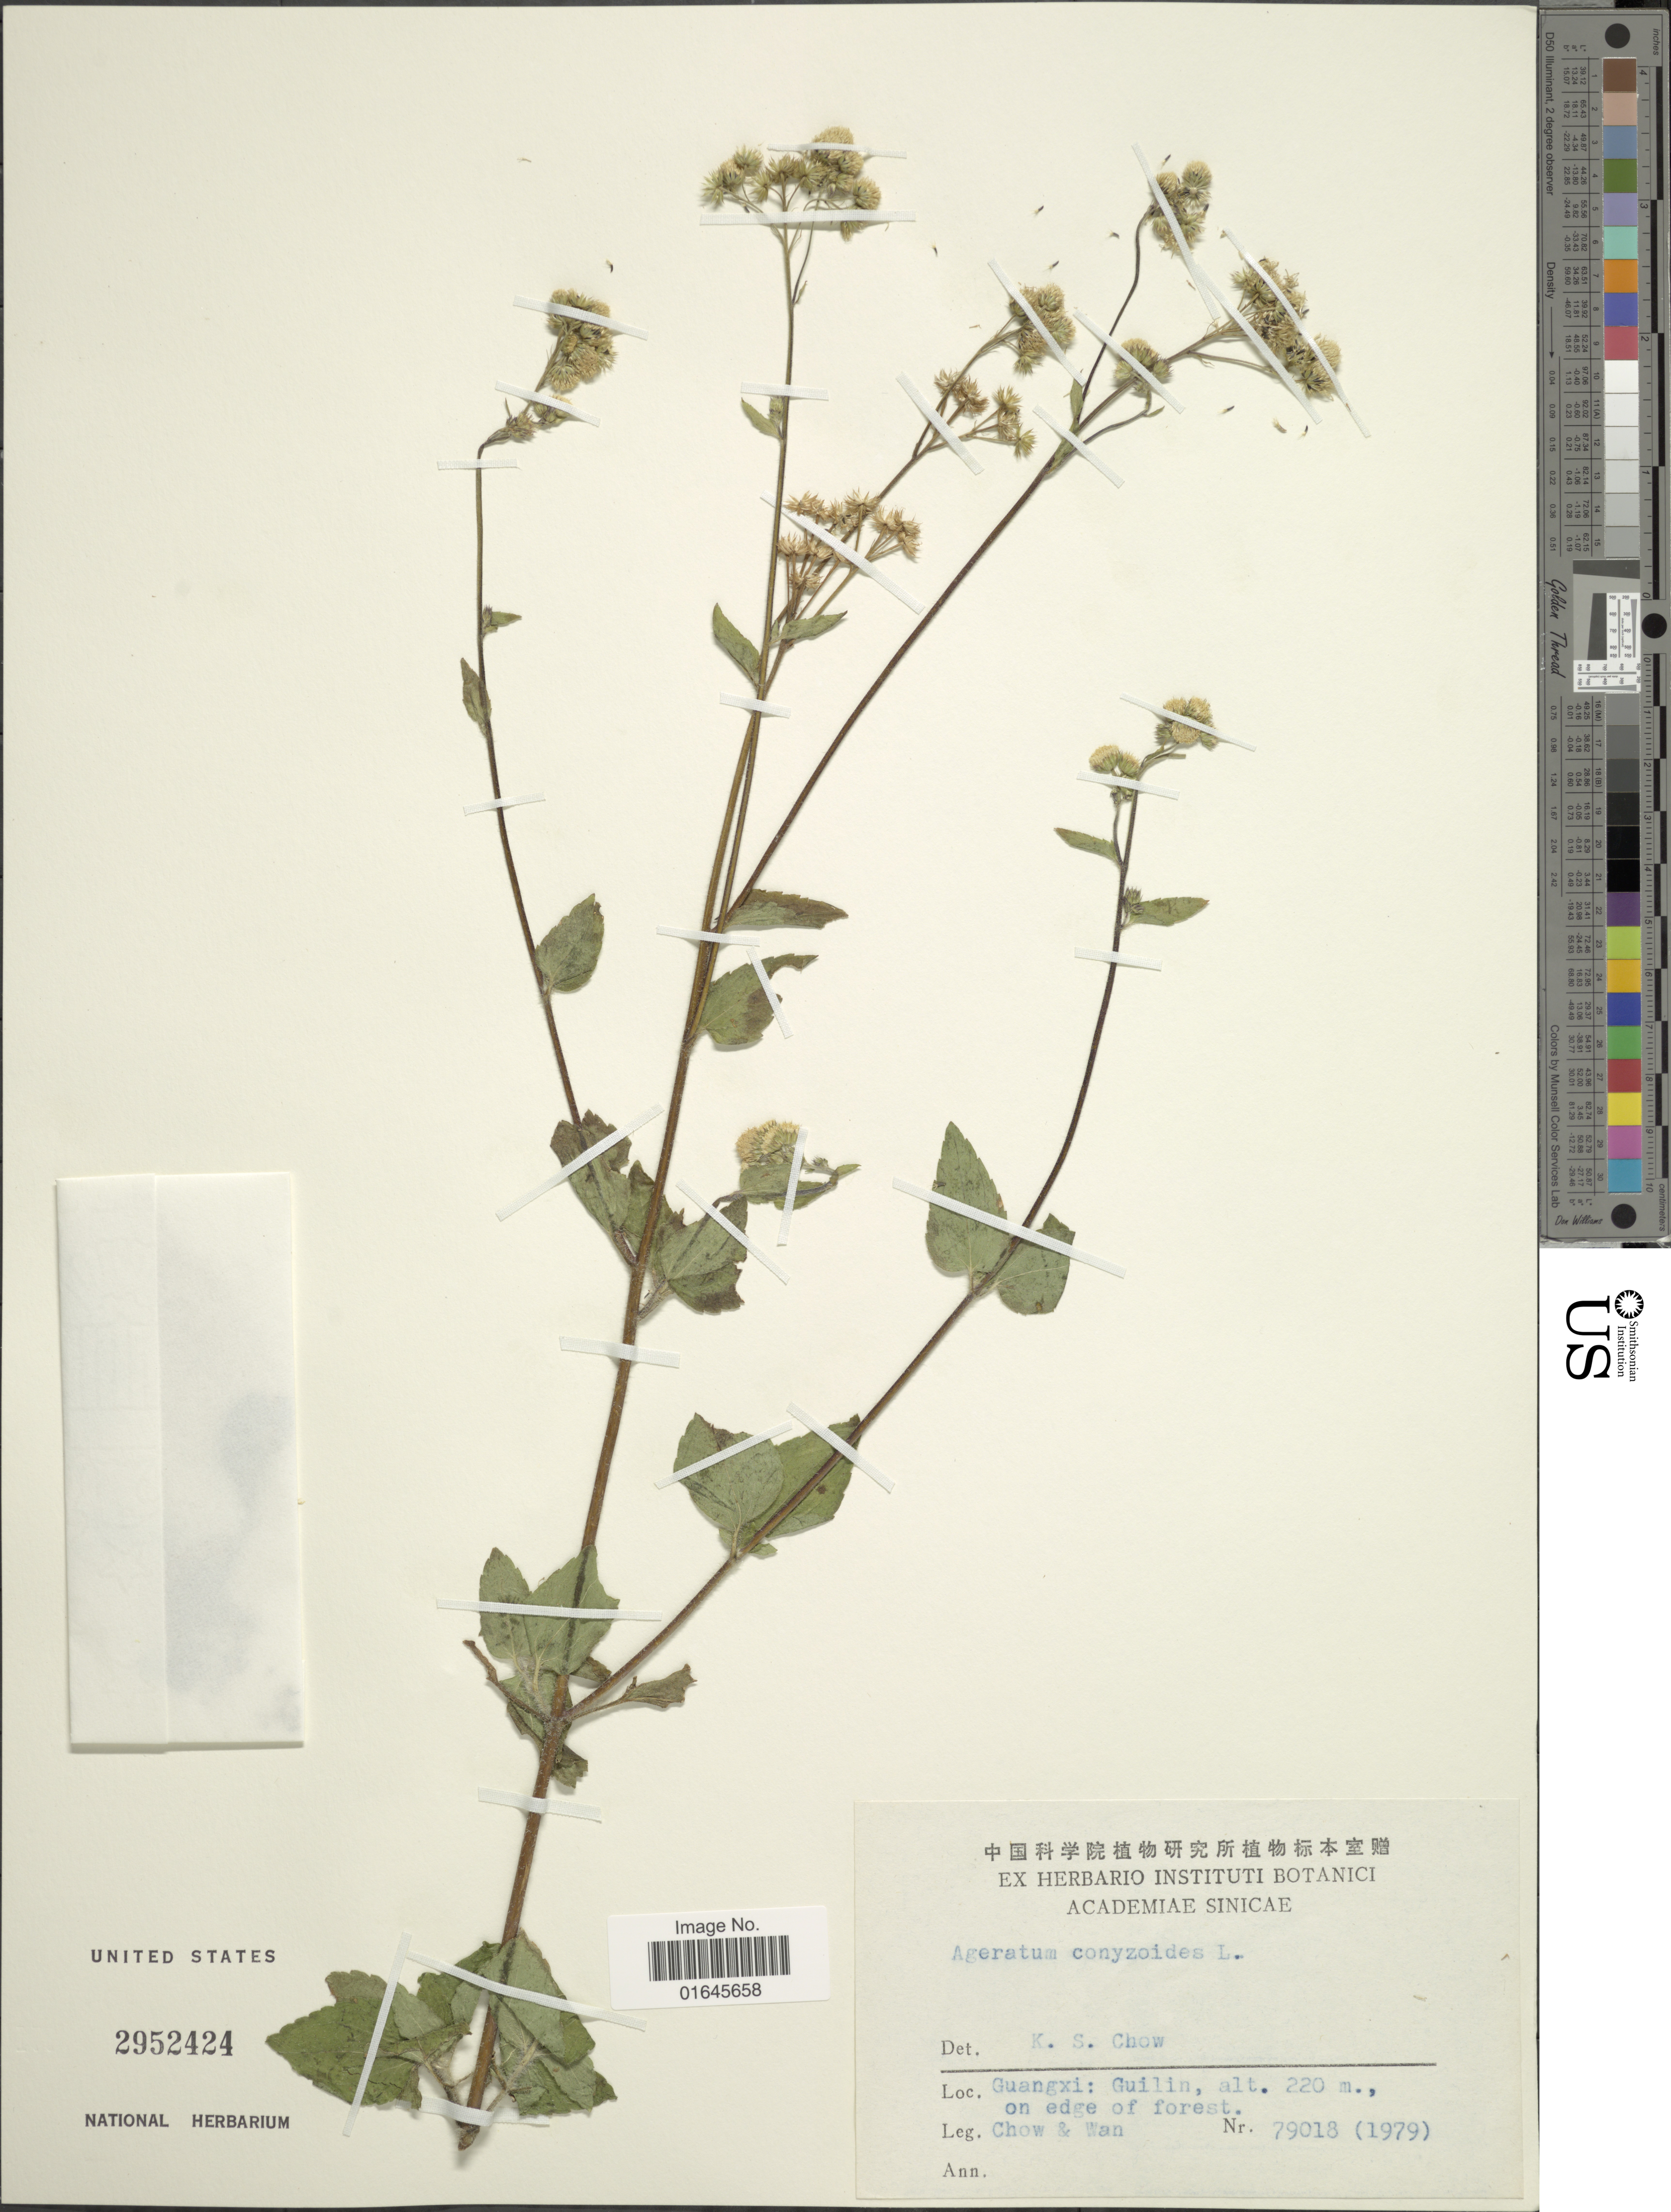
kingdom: Plantae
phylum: Tracheophyta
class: Magnoliopsida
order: Asterales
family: Asteraceae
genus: Ageratum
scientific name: Ageratum conyzoides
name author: L.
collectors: Chow, -- & -. Wan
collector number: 79018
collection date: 1979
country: China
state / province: Guangxi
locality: Guilin, on edge of forest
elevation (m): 220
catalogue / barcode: US 2952424